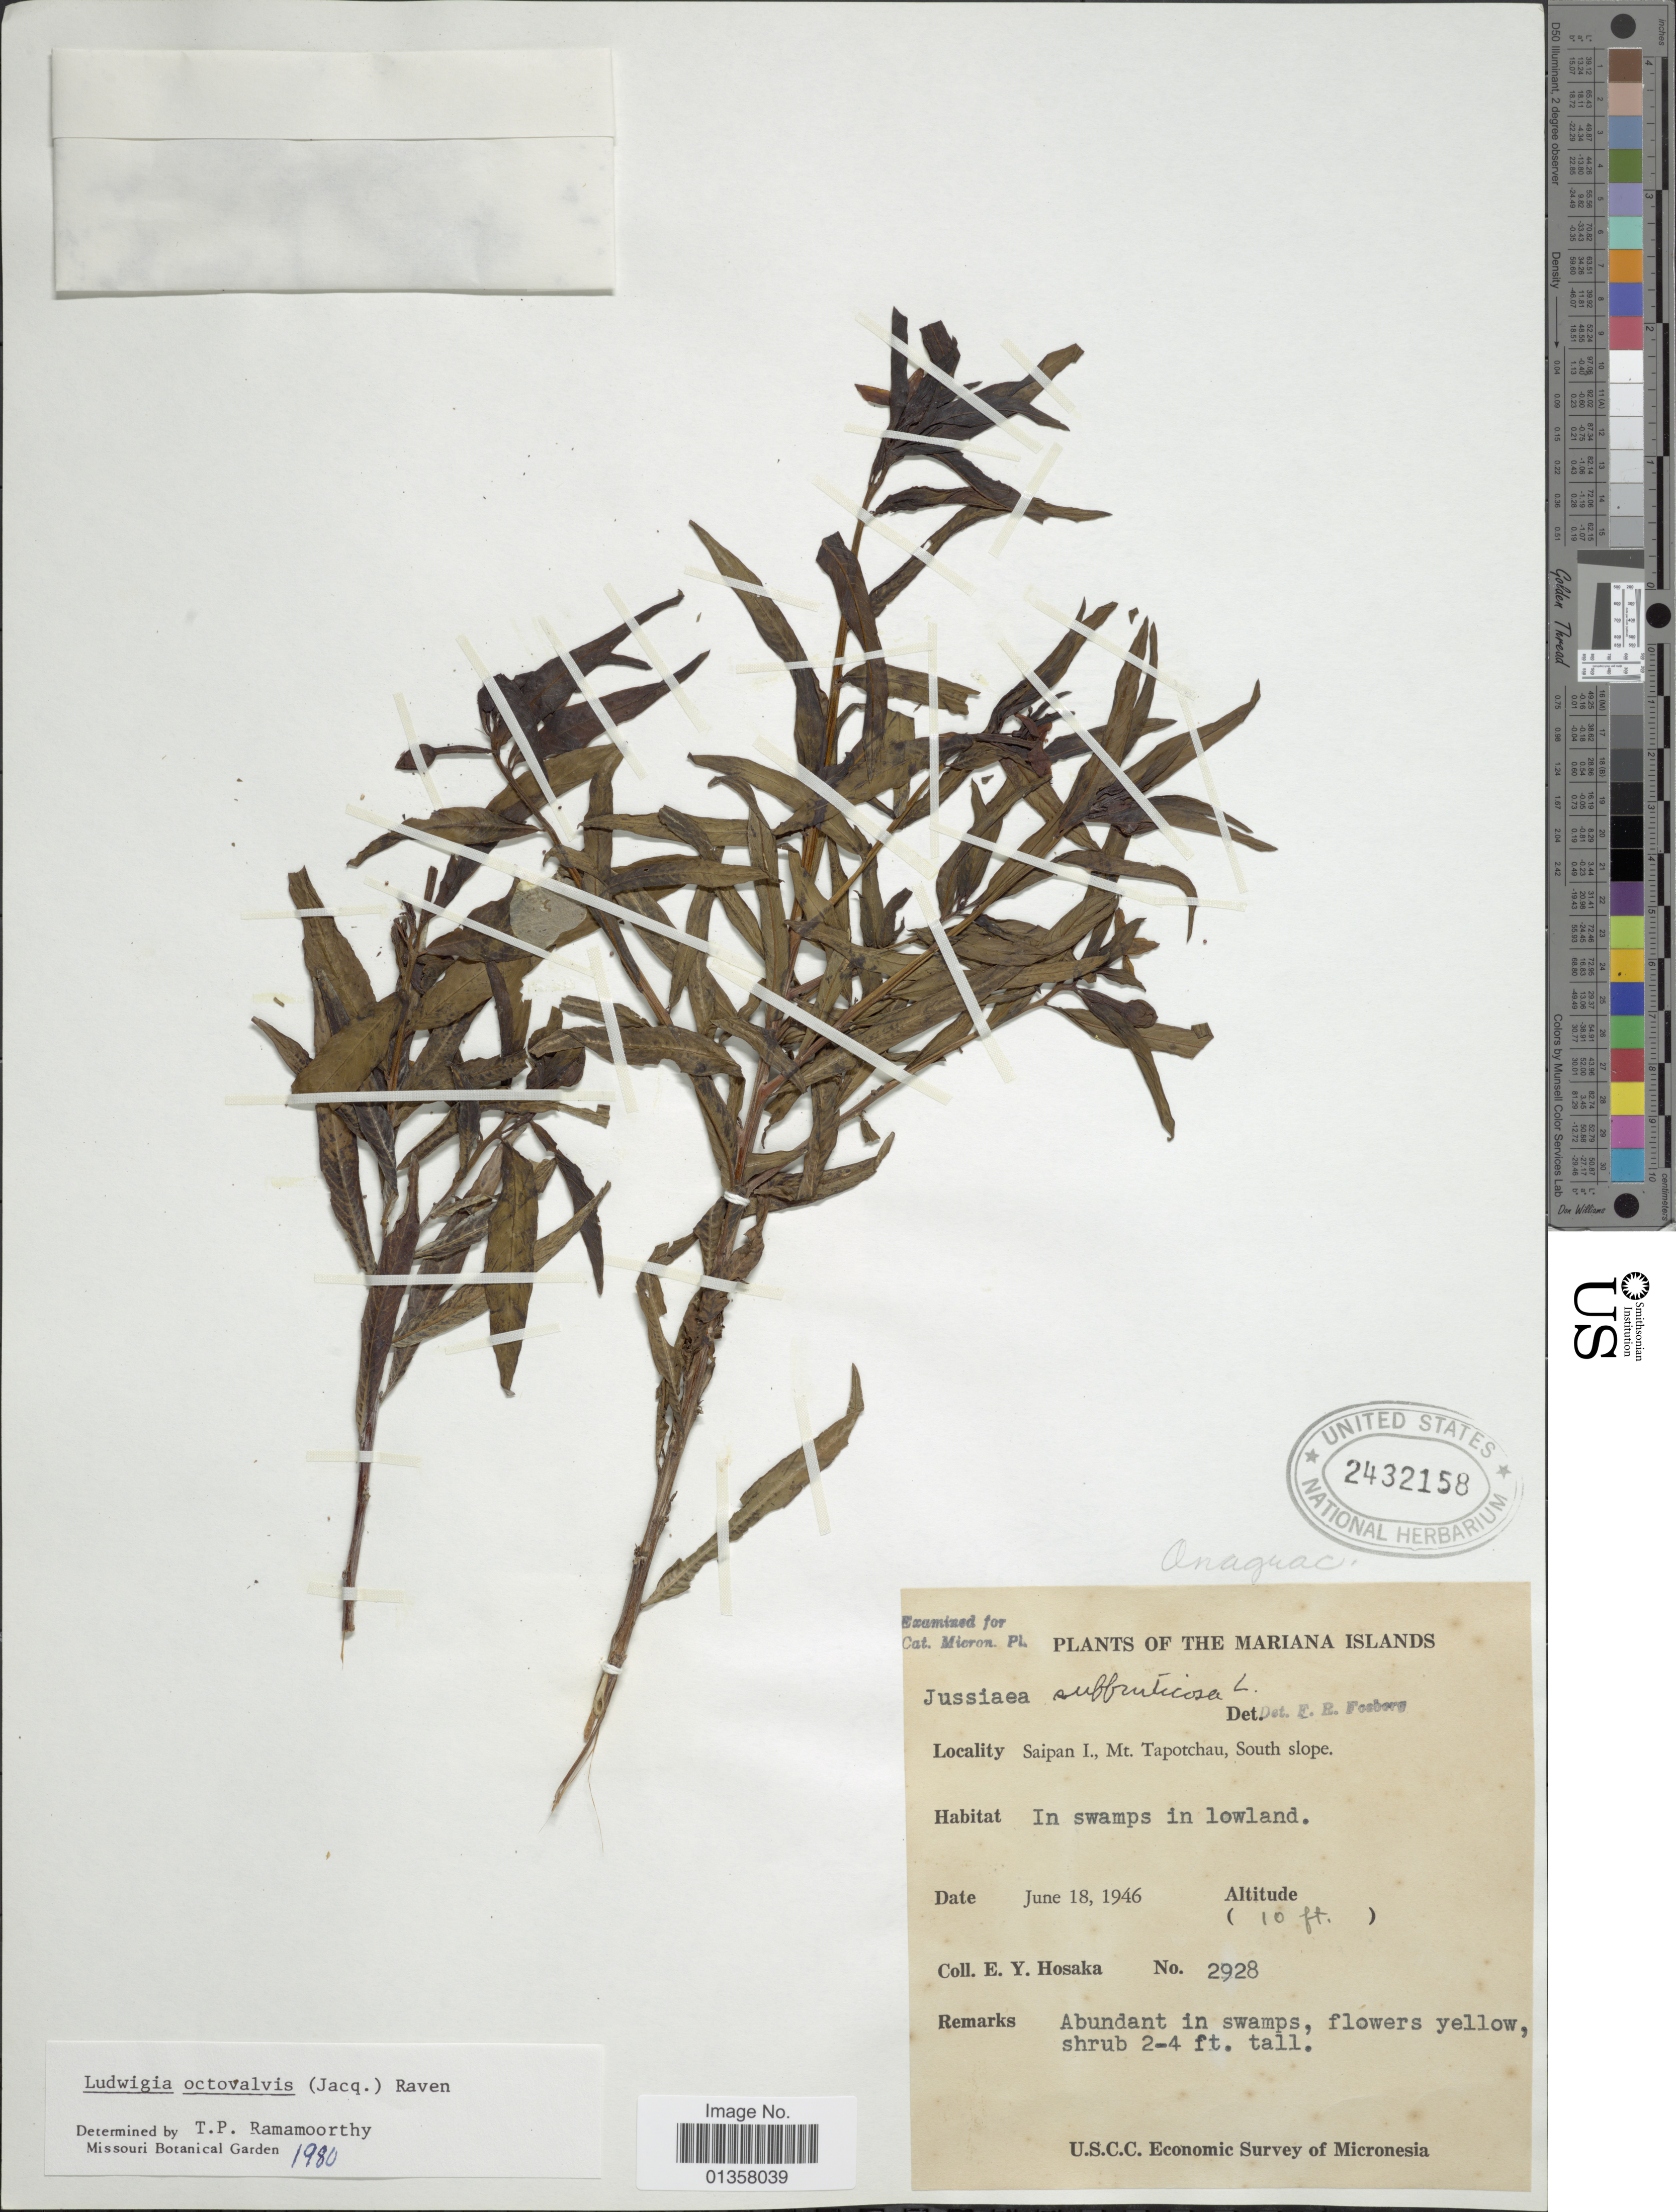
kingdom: Plantae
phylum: Tracheophyta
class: Magnoliopsida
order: Myrtales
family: Onagraceae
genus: Ludwigia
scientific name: Ludwigia octovalvis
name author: (Jacq.) P.H. Raven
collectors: E. Y. Hosaka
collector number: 2928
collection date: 1946-06-18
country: Northern Mariana Islands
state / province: Saipan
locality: The Mariana Islands, Saipan I., Mt. Tapotchau, South slope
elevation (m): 3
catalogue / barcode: US 2432158